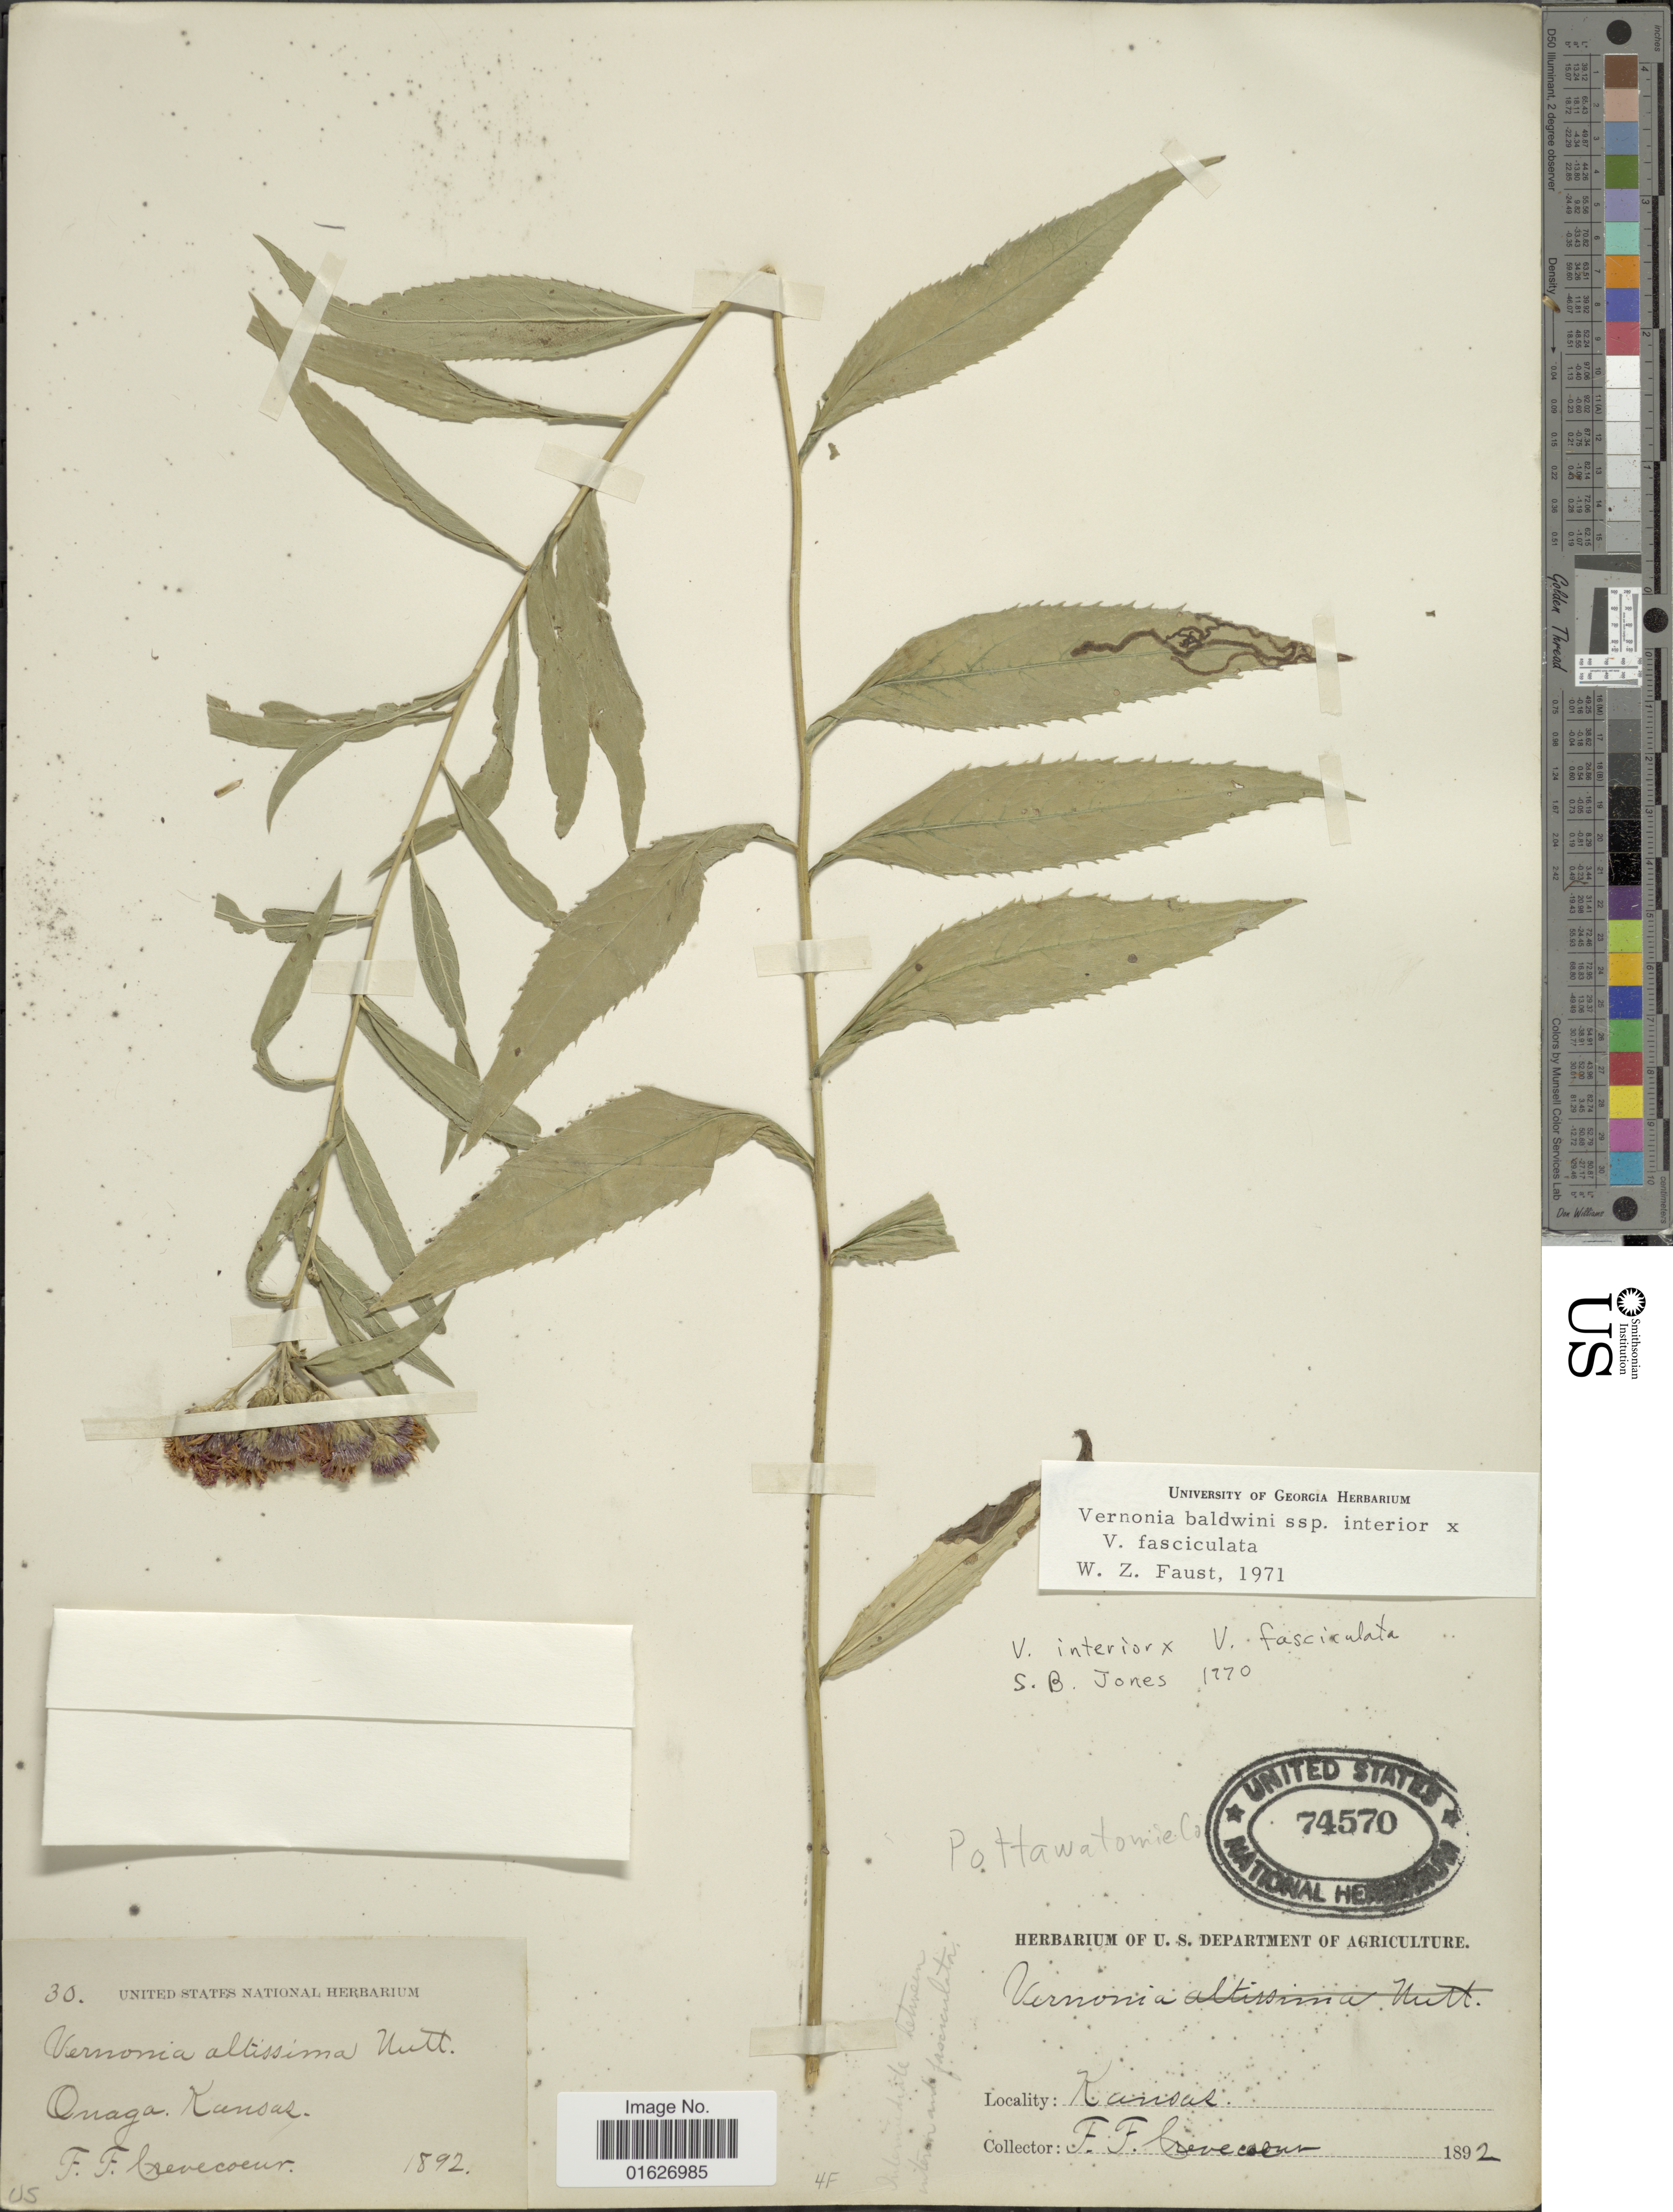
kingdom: Plantae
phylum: Tracheophyta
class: Magnoliopsida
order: Asterales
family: Asteraceae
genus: Vernonia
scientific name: Vernonia baldwinii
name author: Torr.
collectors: F. F. Crevecoeur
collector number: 30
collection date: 1892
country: United States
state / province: Kansas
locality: Onaga.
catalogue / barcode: US 74570